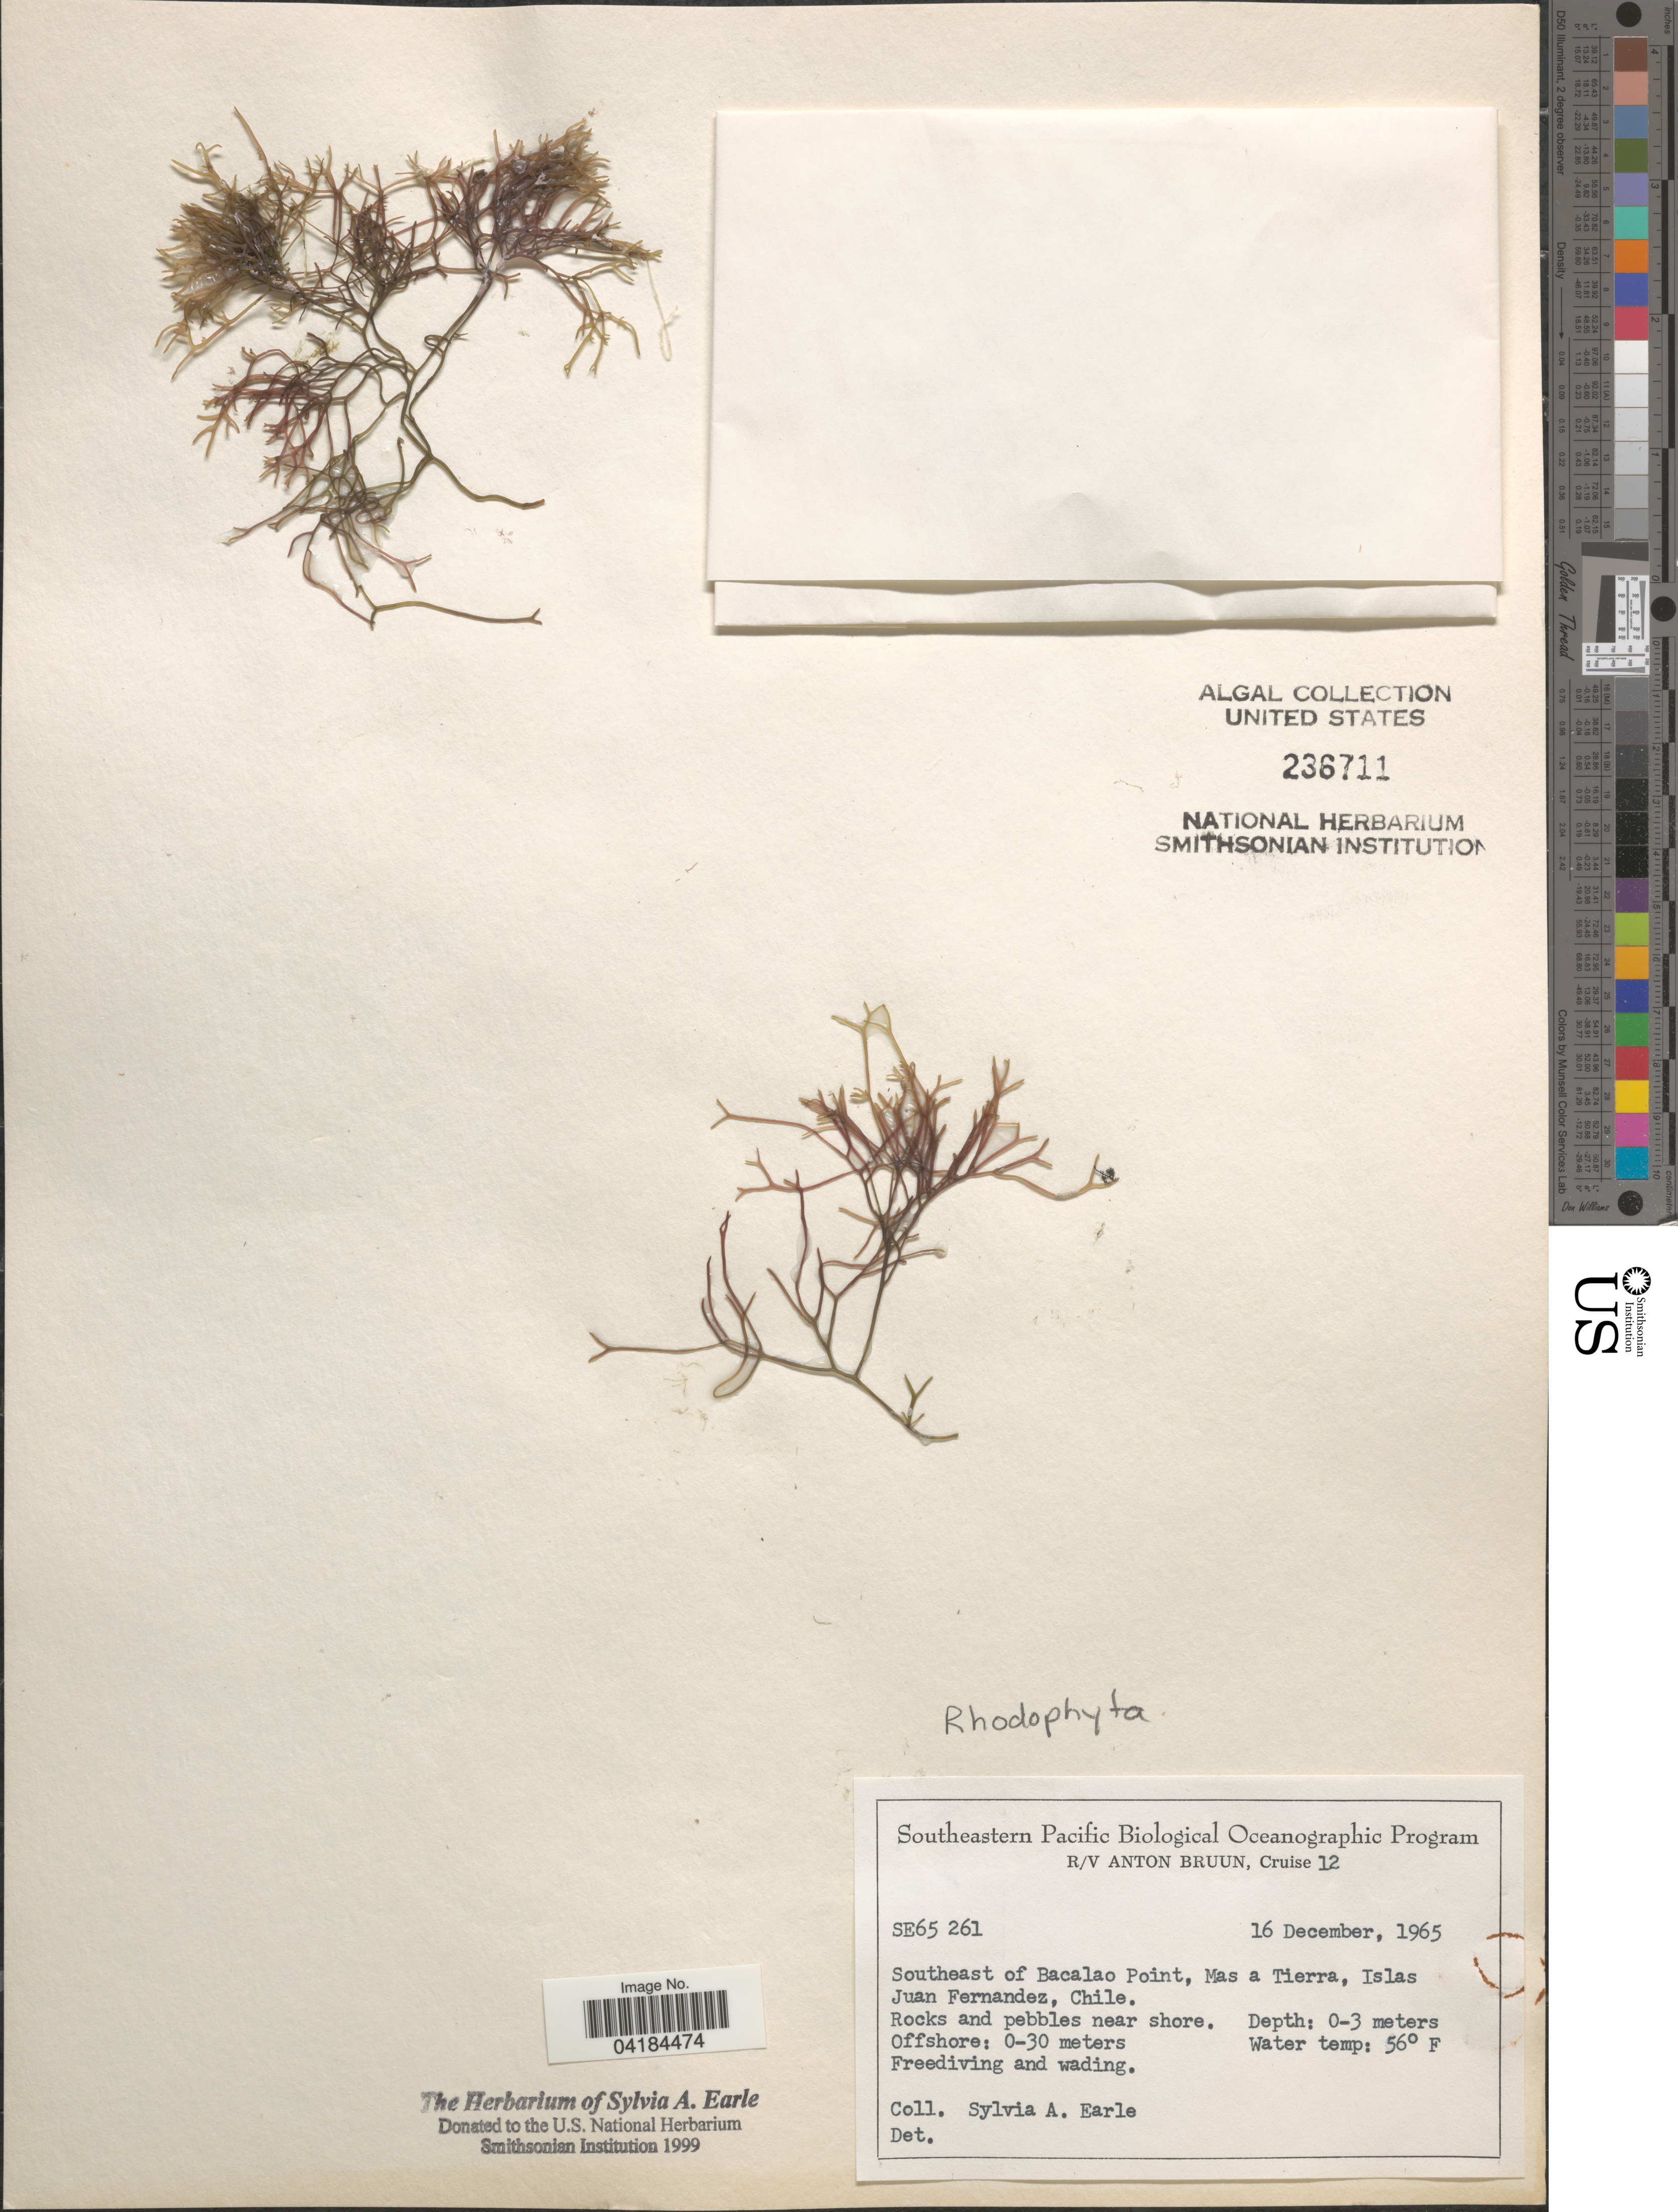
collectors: S. A. Earle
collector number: SE65261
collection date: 1965-12-16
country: Chile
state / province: Valparaíso (V)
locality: Southeastern Pacific. R/V Anton Bruun, Cruise 12. Southeast of Bacalao Point, Mas a Tierra, Islas Juan Fernandez.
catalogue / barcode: US 236711